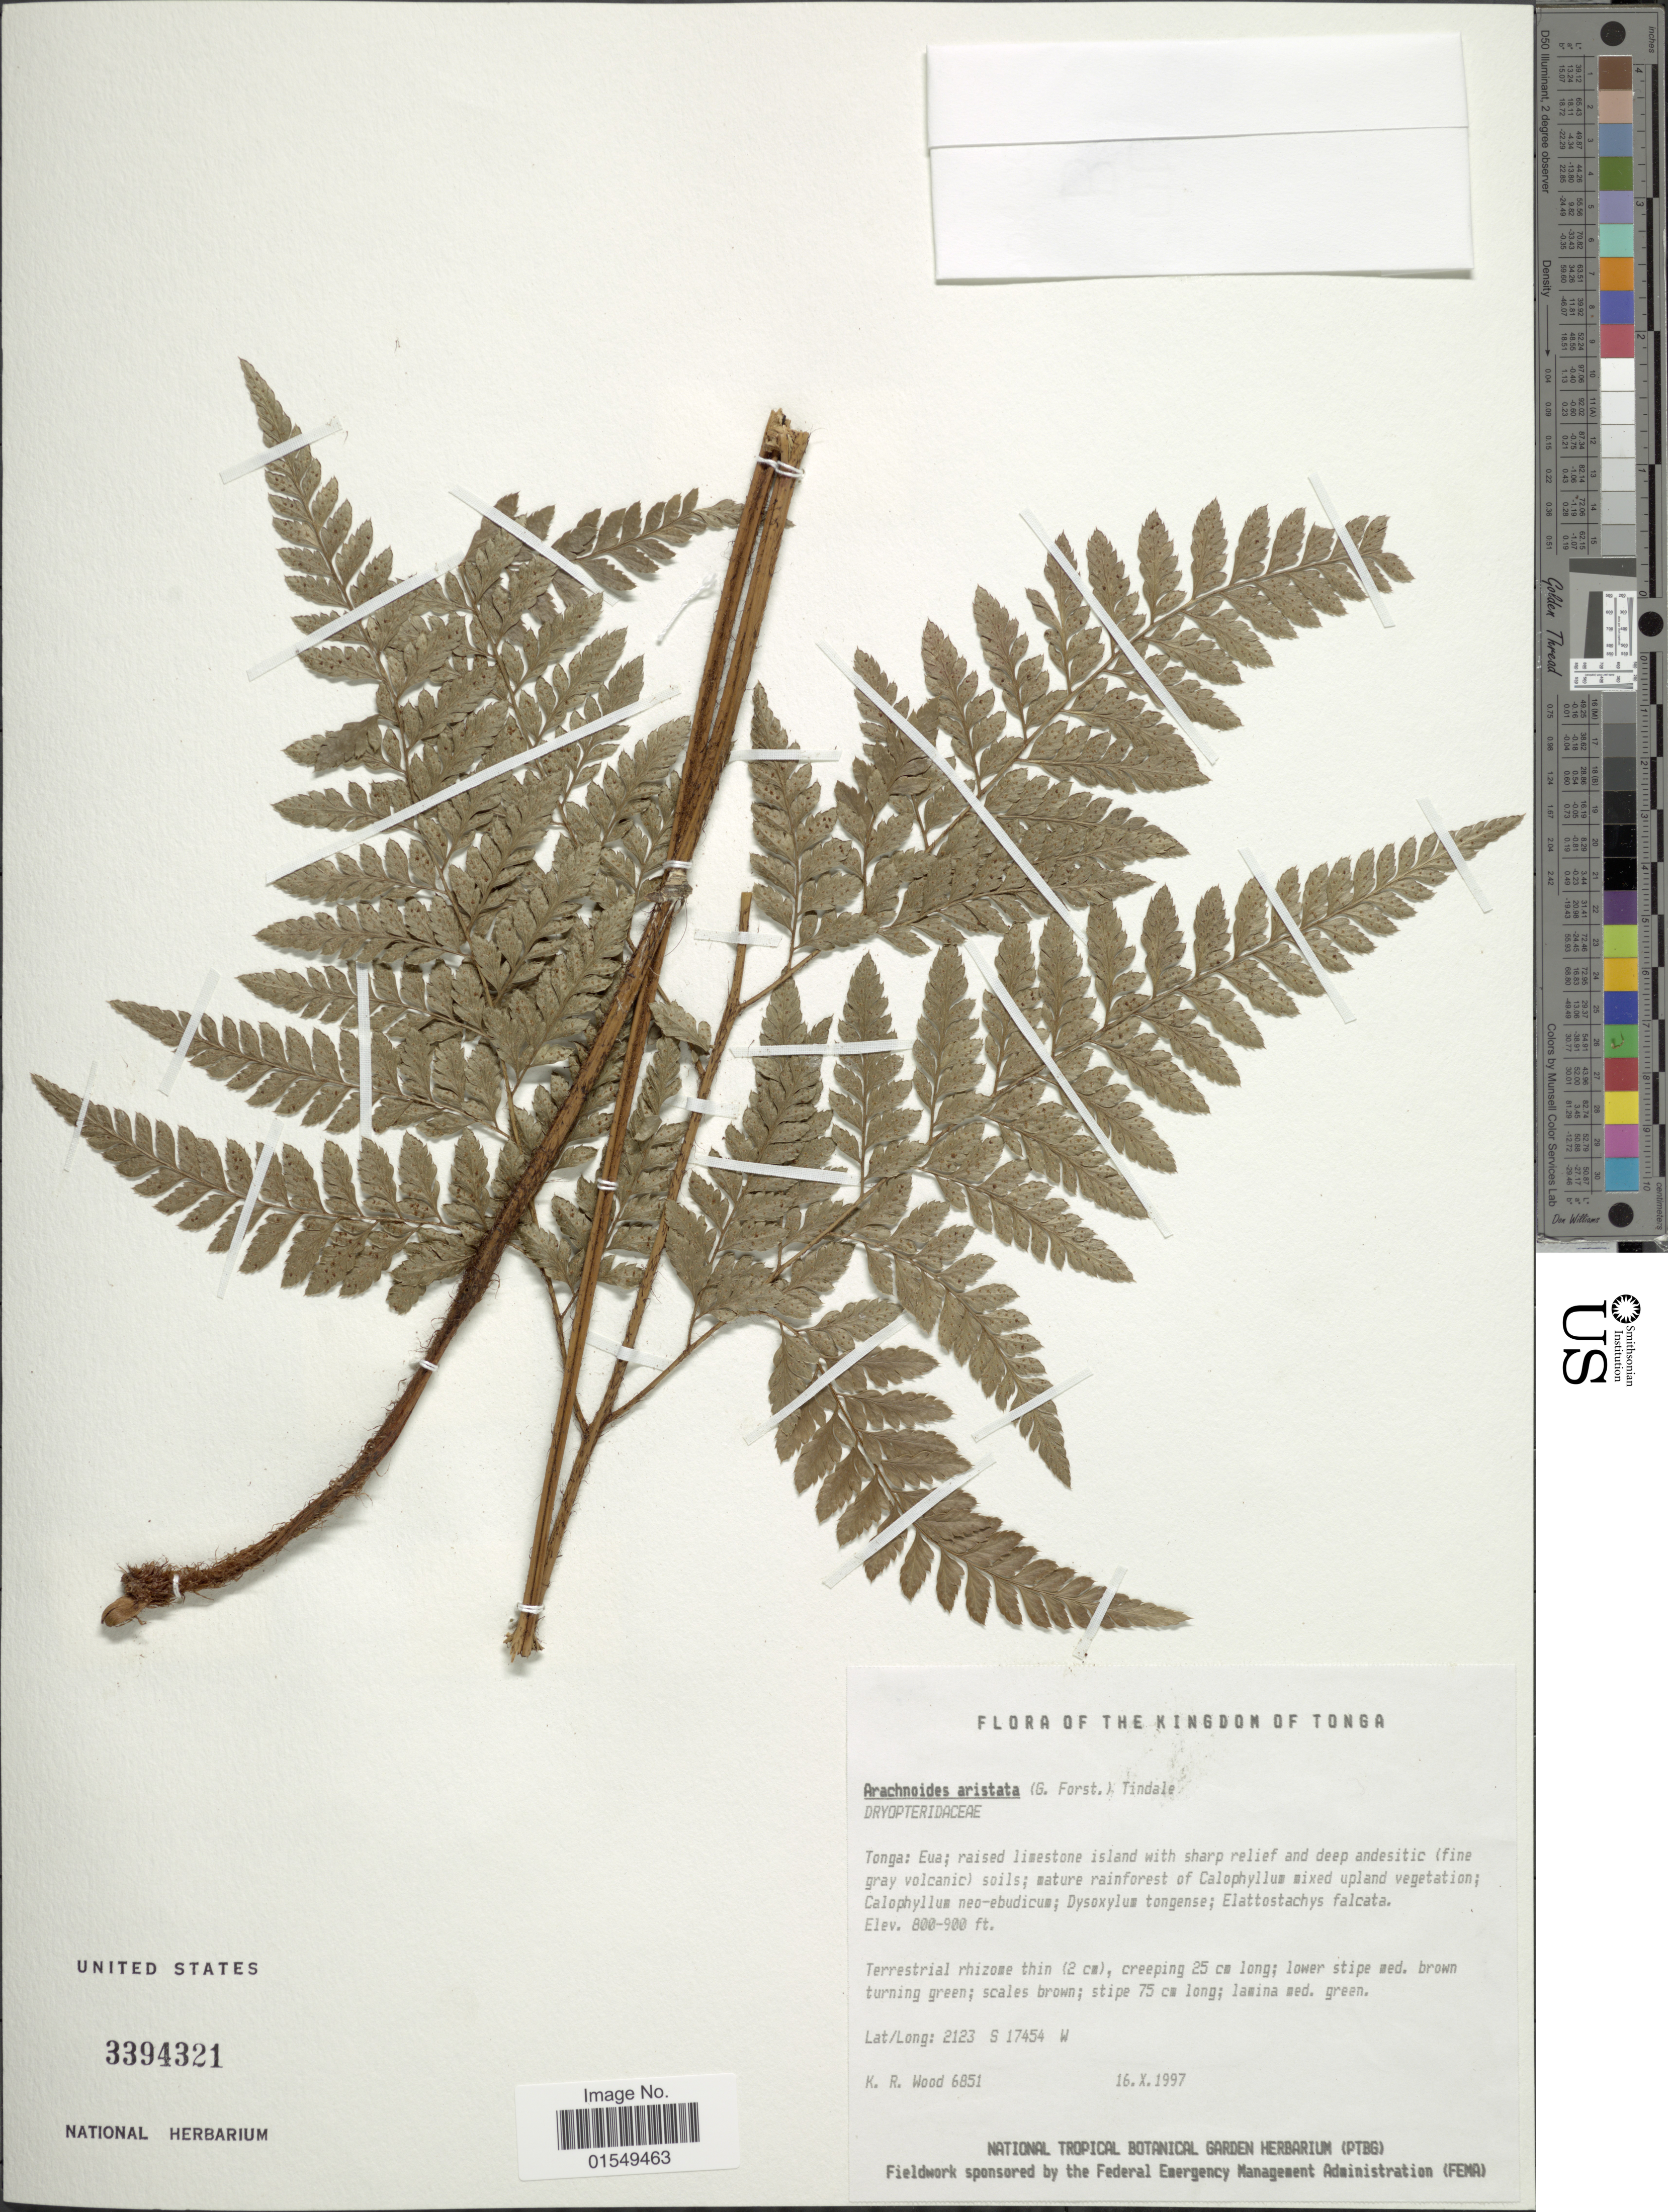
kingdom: Plantae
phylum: Tracheophyta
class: Polypodiopsida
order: Polypodiales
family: Dryopteridaceae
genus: Arachniodes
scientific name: Arachniodes aristata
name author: (G. Forst.) Tindale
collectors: K. R. Wood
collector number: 6851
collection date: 1997-10-16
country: Tonga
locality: Kingdom of Tonga, Tonga: Eua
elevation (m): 244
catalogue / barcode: US 3394321